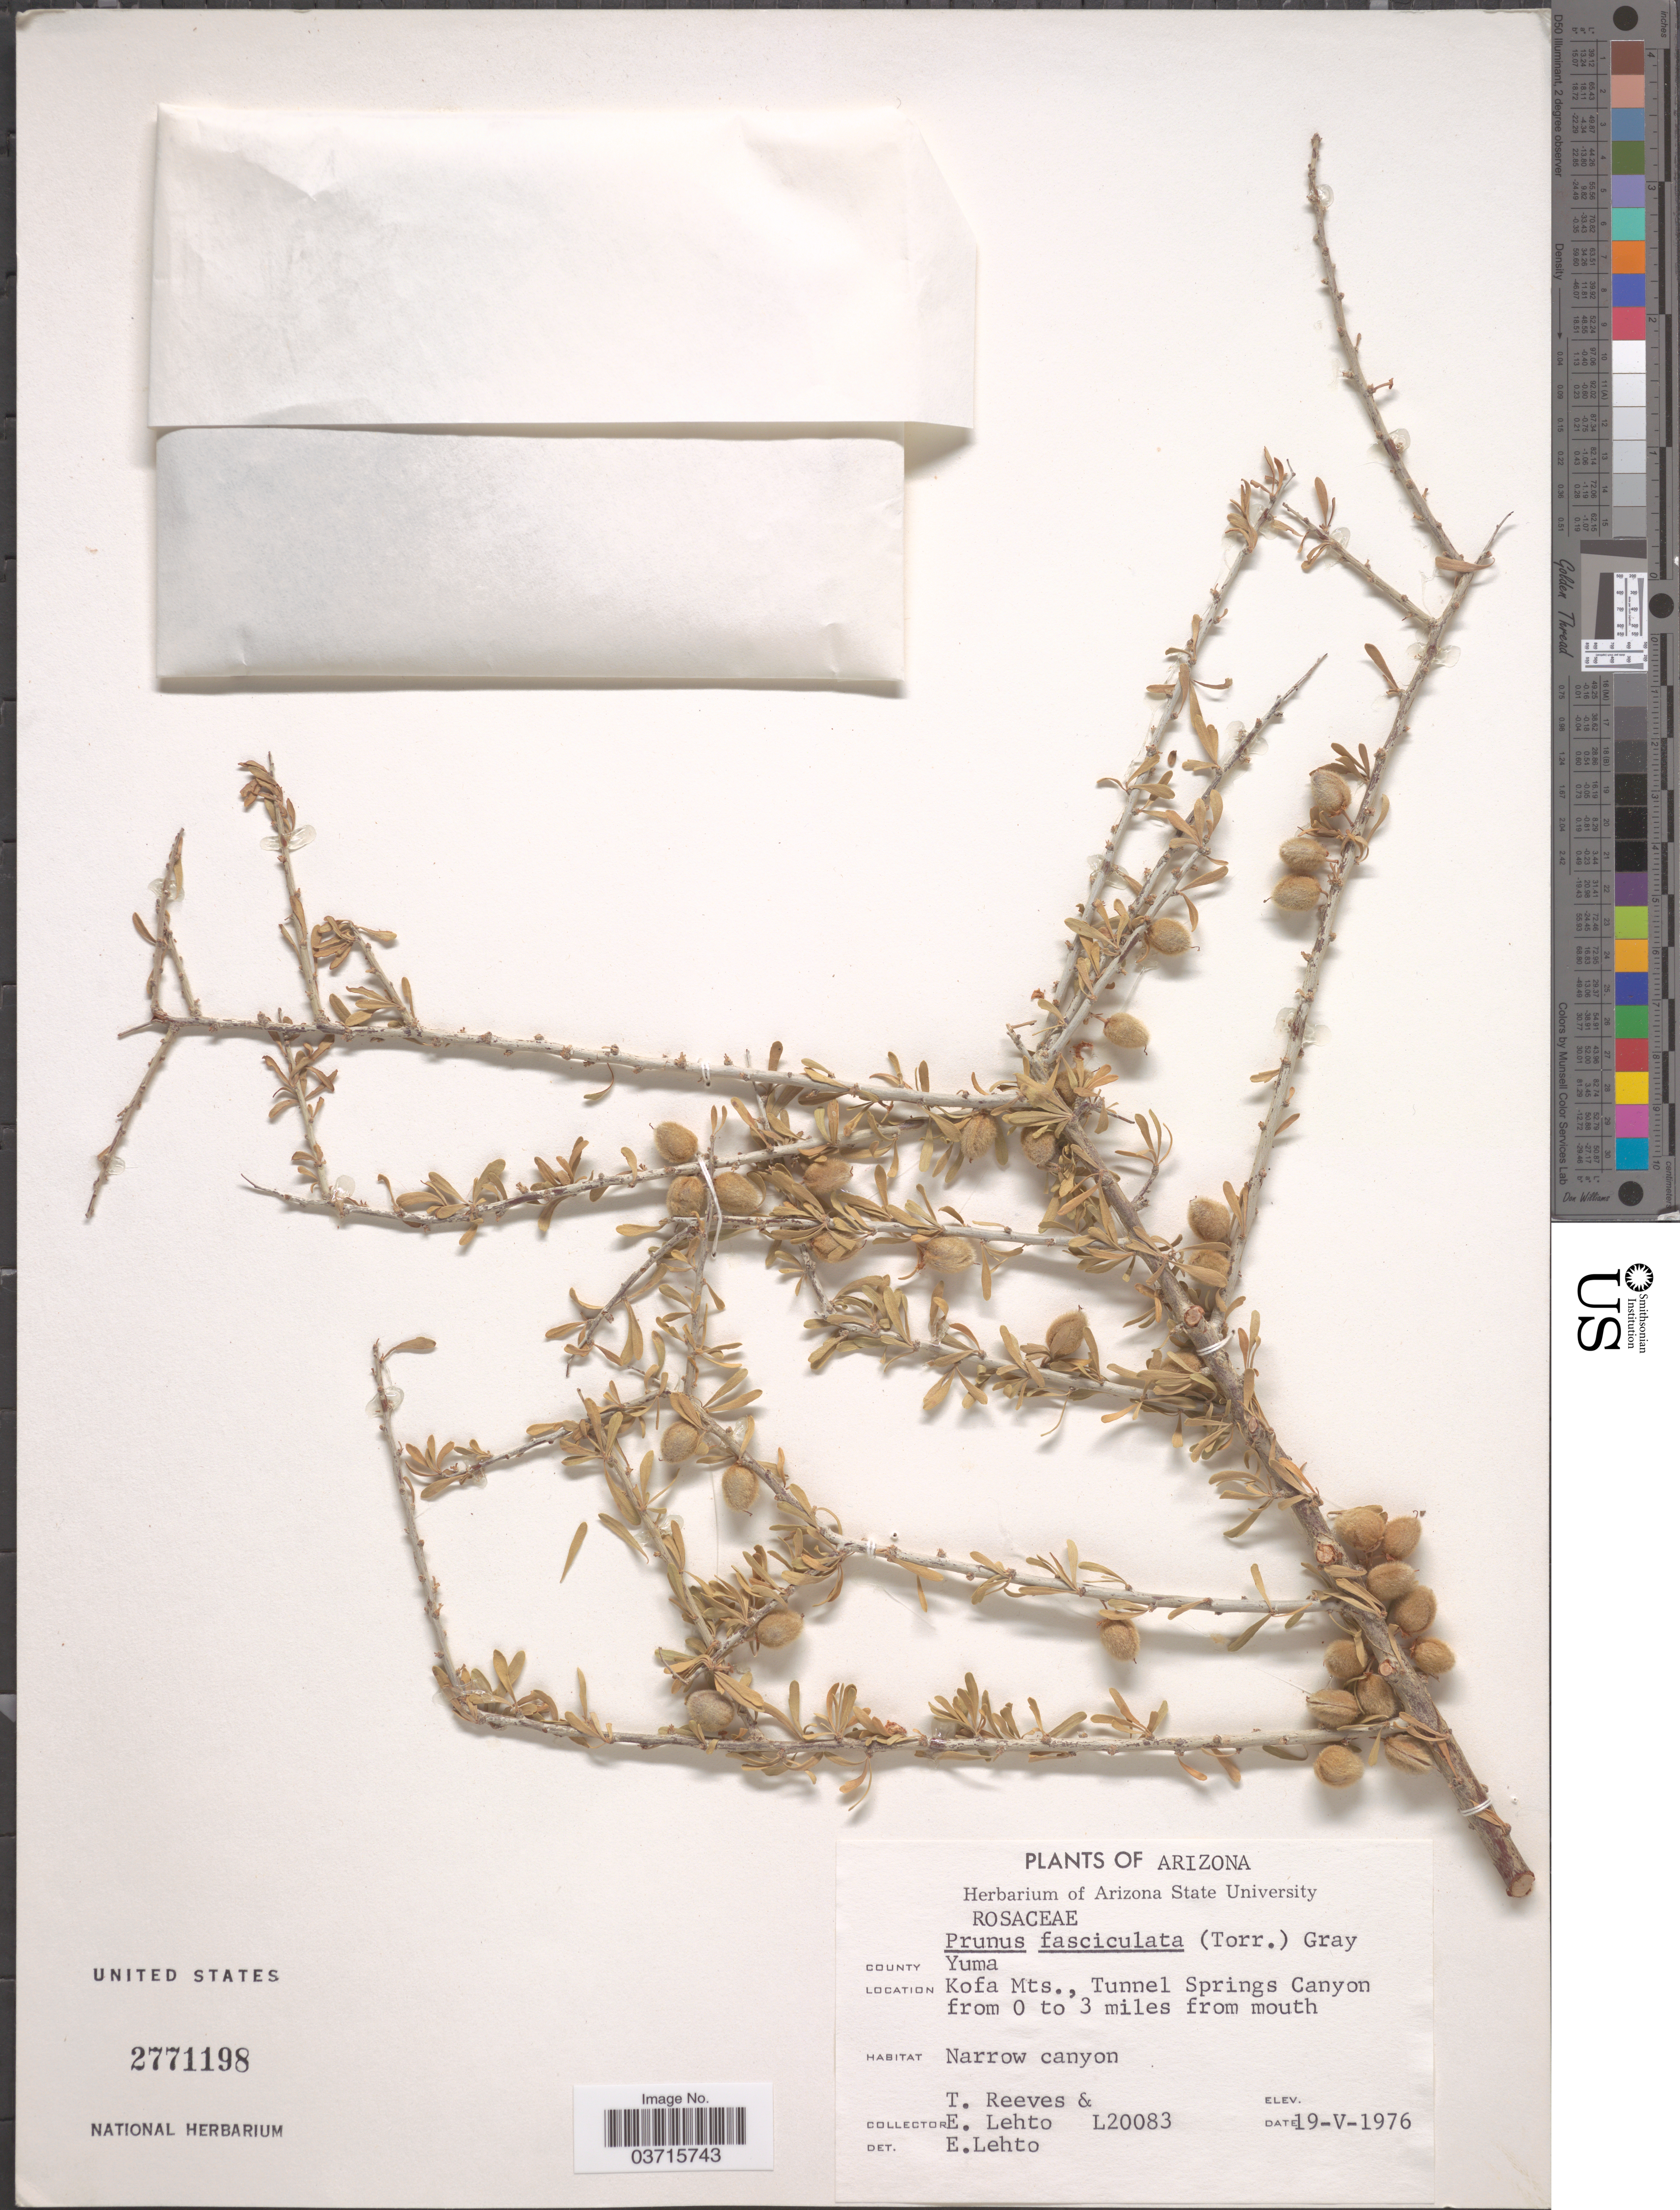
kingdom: Plantae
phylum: Tracheophyta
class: Magnoliopsida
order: Rosales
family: Rosaceae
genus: Prunus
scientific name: Prunus fasciculata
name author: (Torr.) A. Gray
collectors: T. Reeves & E. Lehto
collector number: L20083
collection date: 1976-05-19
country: United States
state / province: Arizona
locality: County Yuma, Kofa Mts., Tunnel Springs Canyon from 0 to 3 miles from mouth.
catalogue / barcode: US 2771198